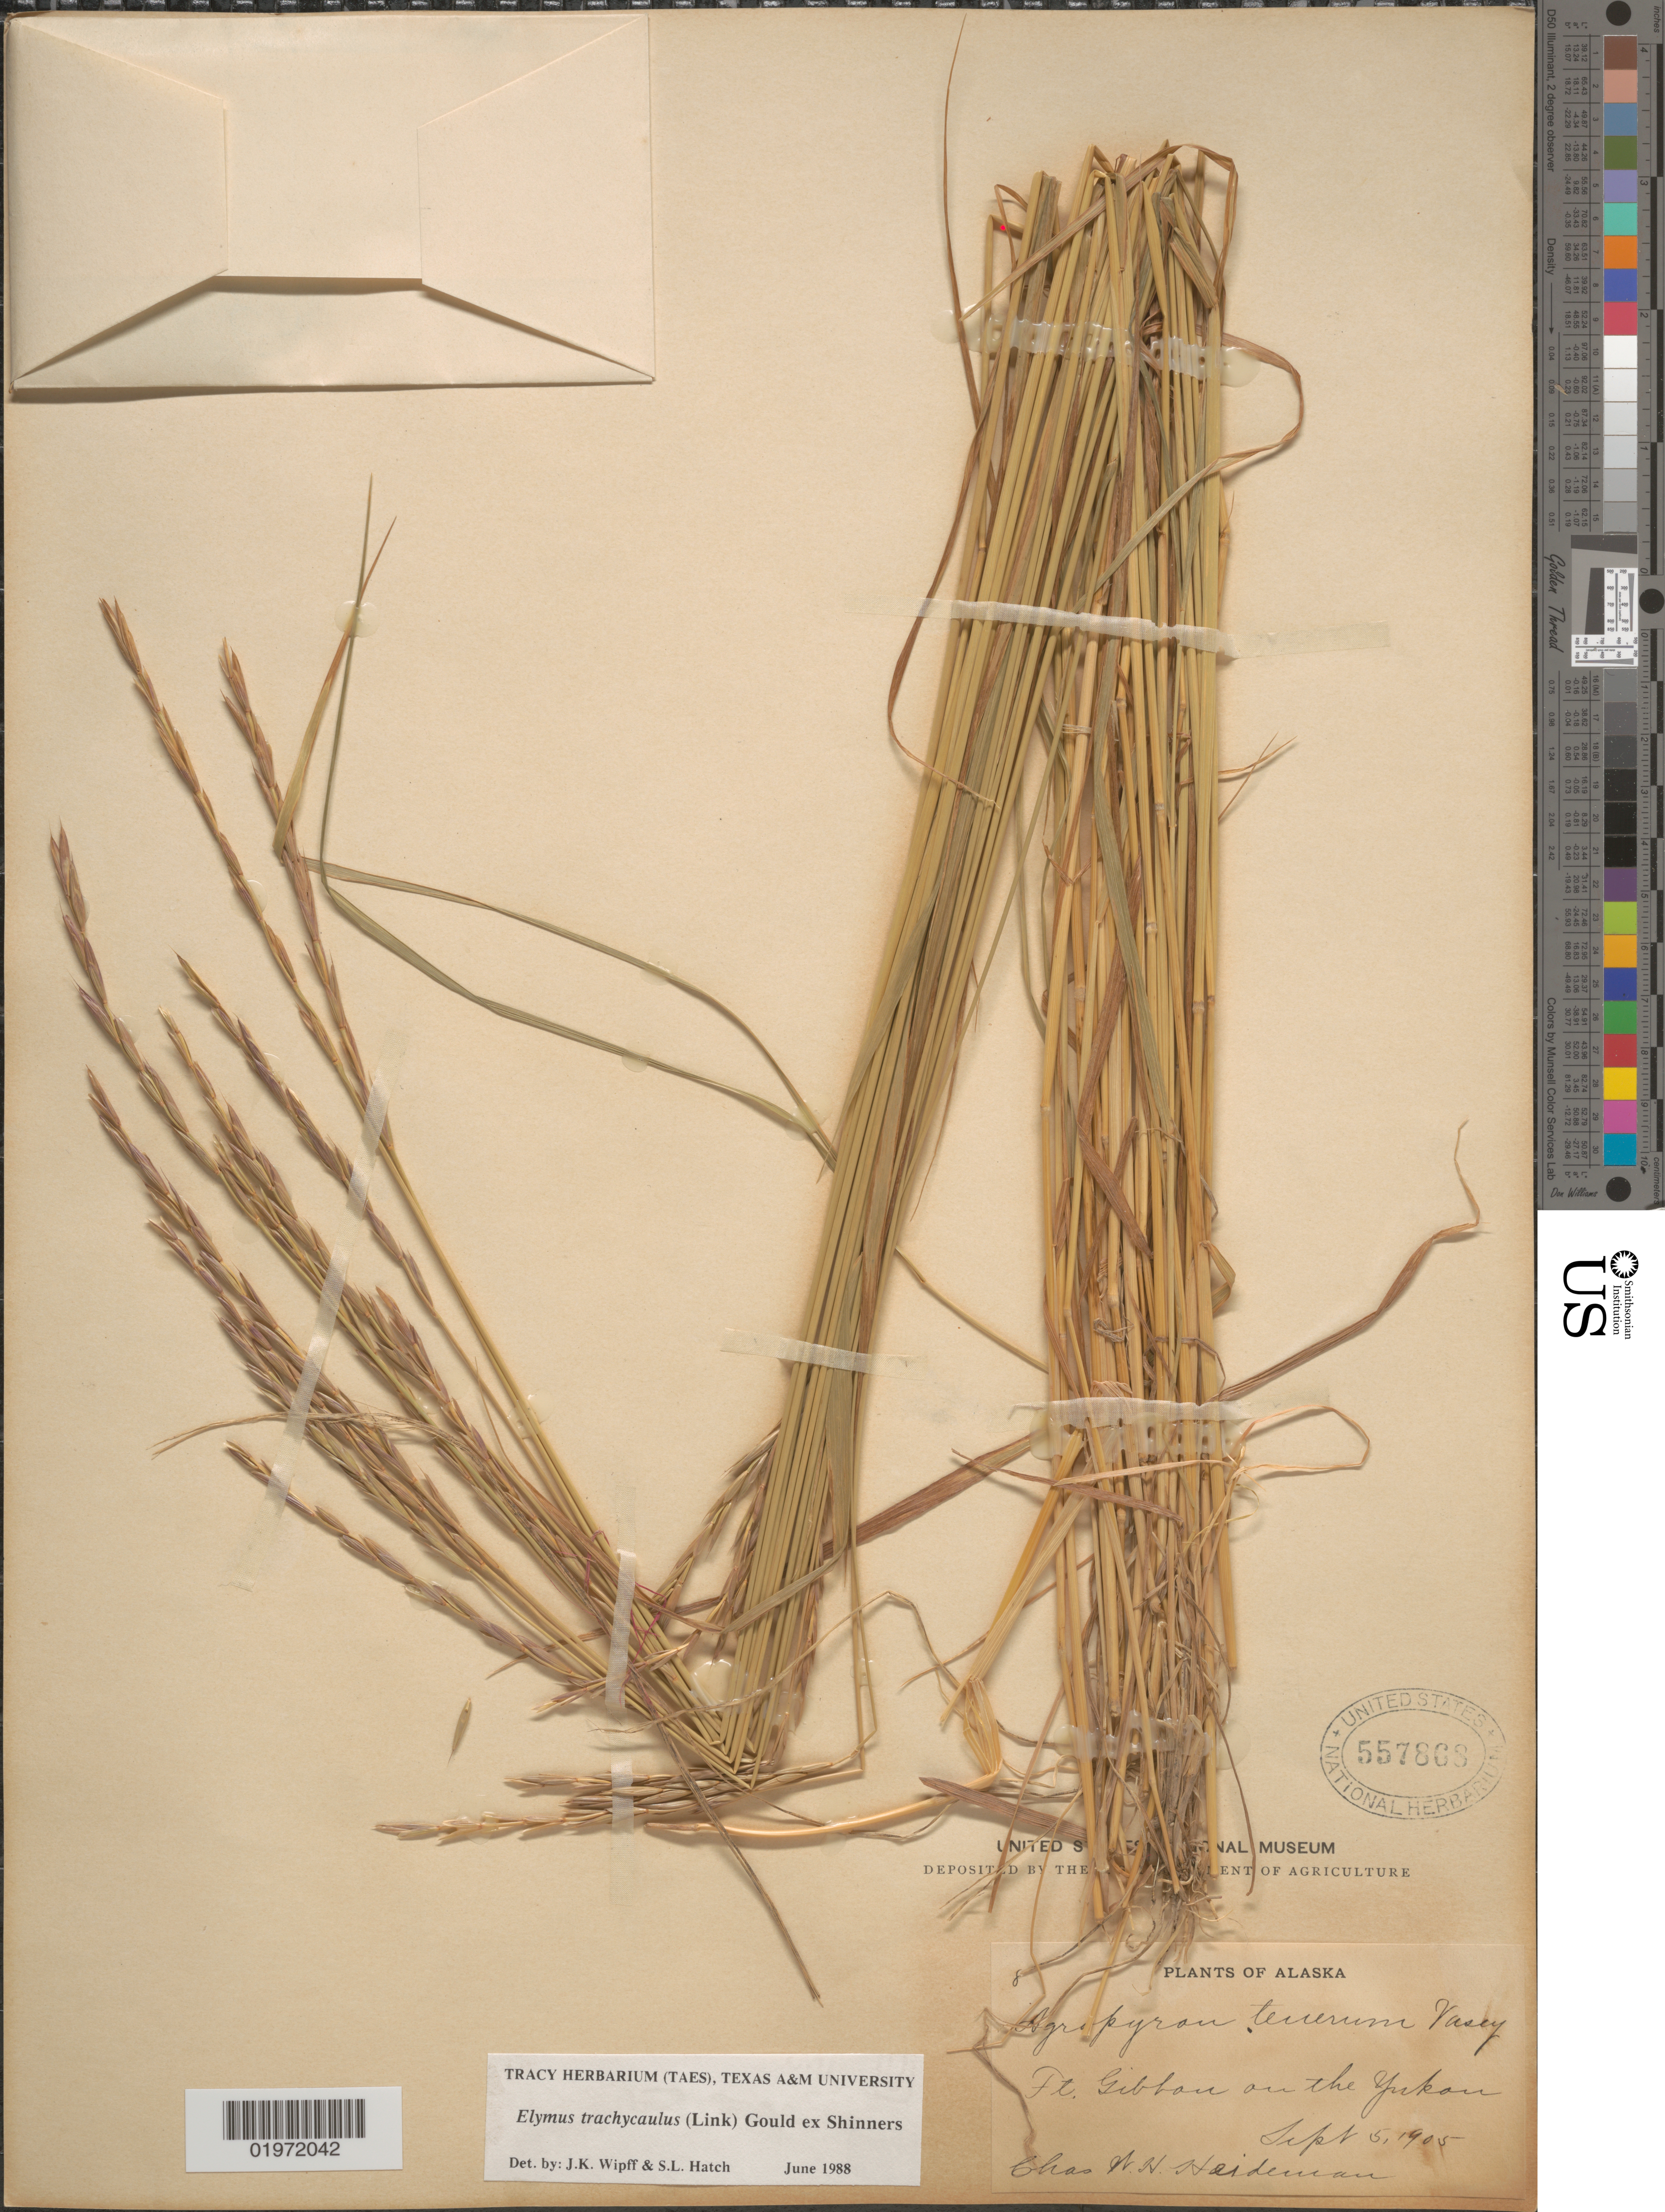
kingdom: Plantae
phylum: Tracheophyta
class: Liliopsida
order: Poales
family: Poaceae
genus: Elymus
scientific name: Elymus trachycaulus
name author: (Link) Gould ex Shinners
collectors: C. Heideman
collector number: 8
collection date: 1905-09-05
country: United States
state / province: Alaska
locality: Ft. Gibbon on the Yukon.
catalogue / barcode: US 557868